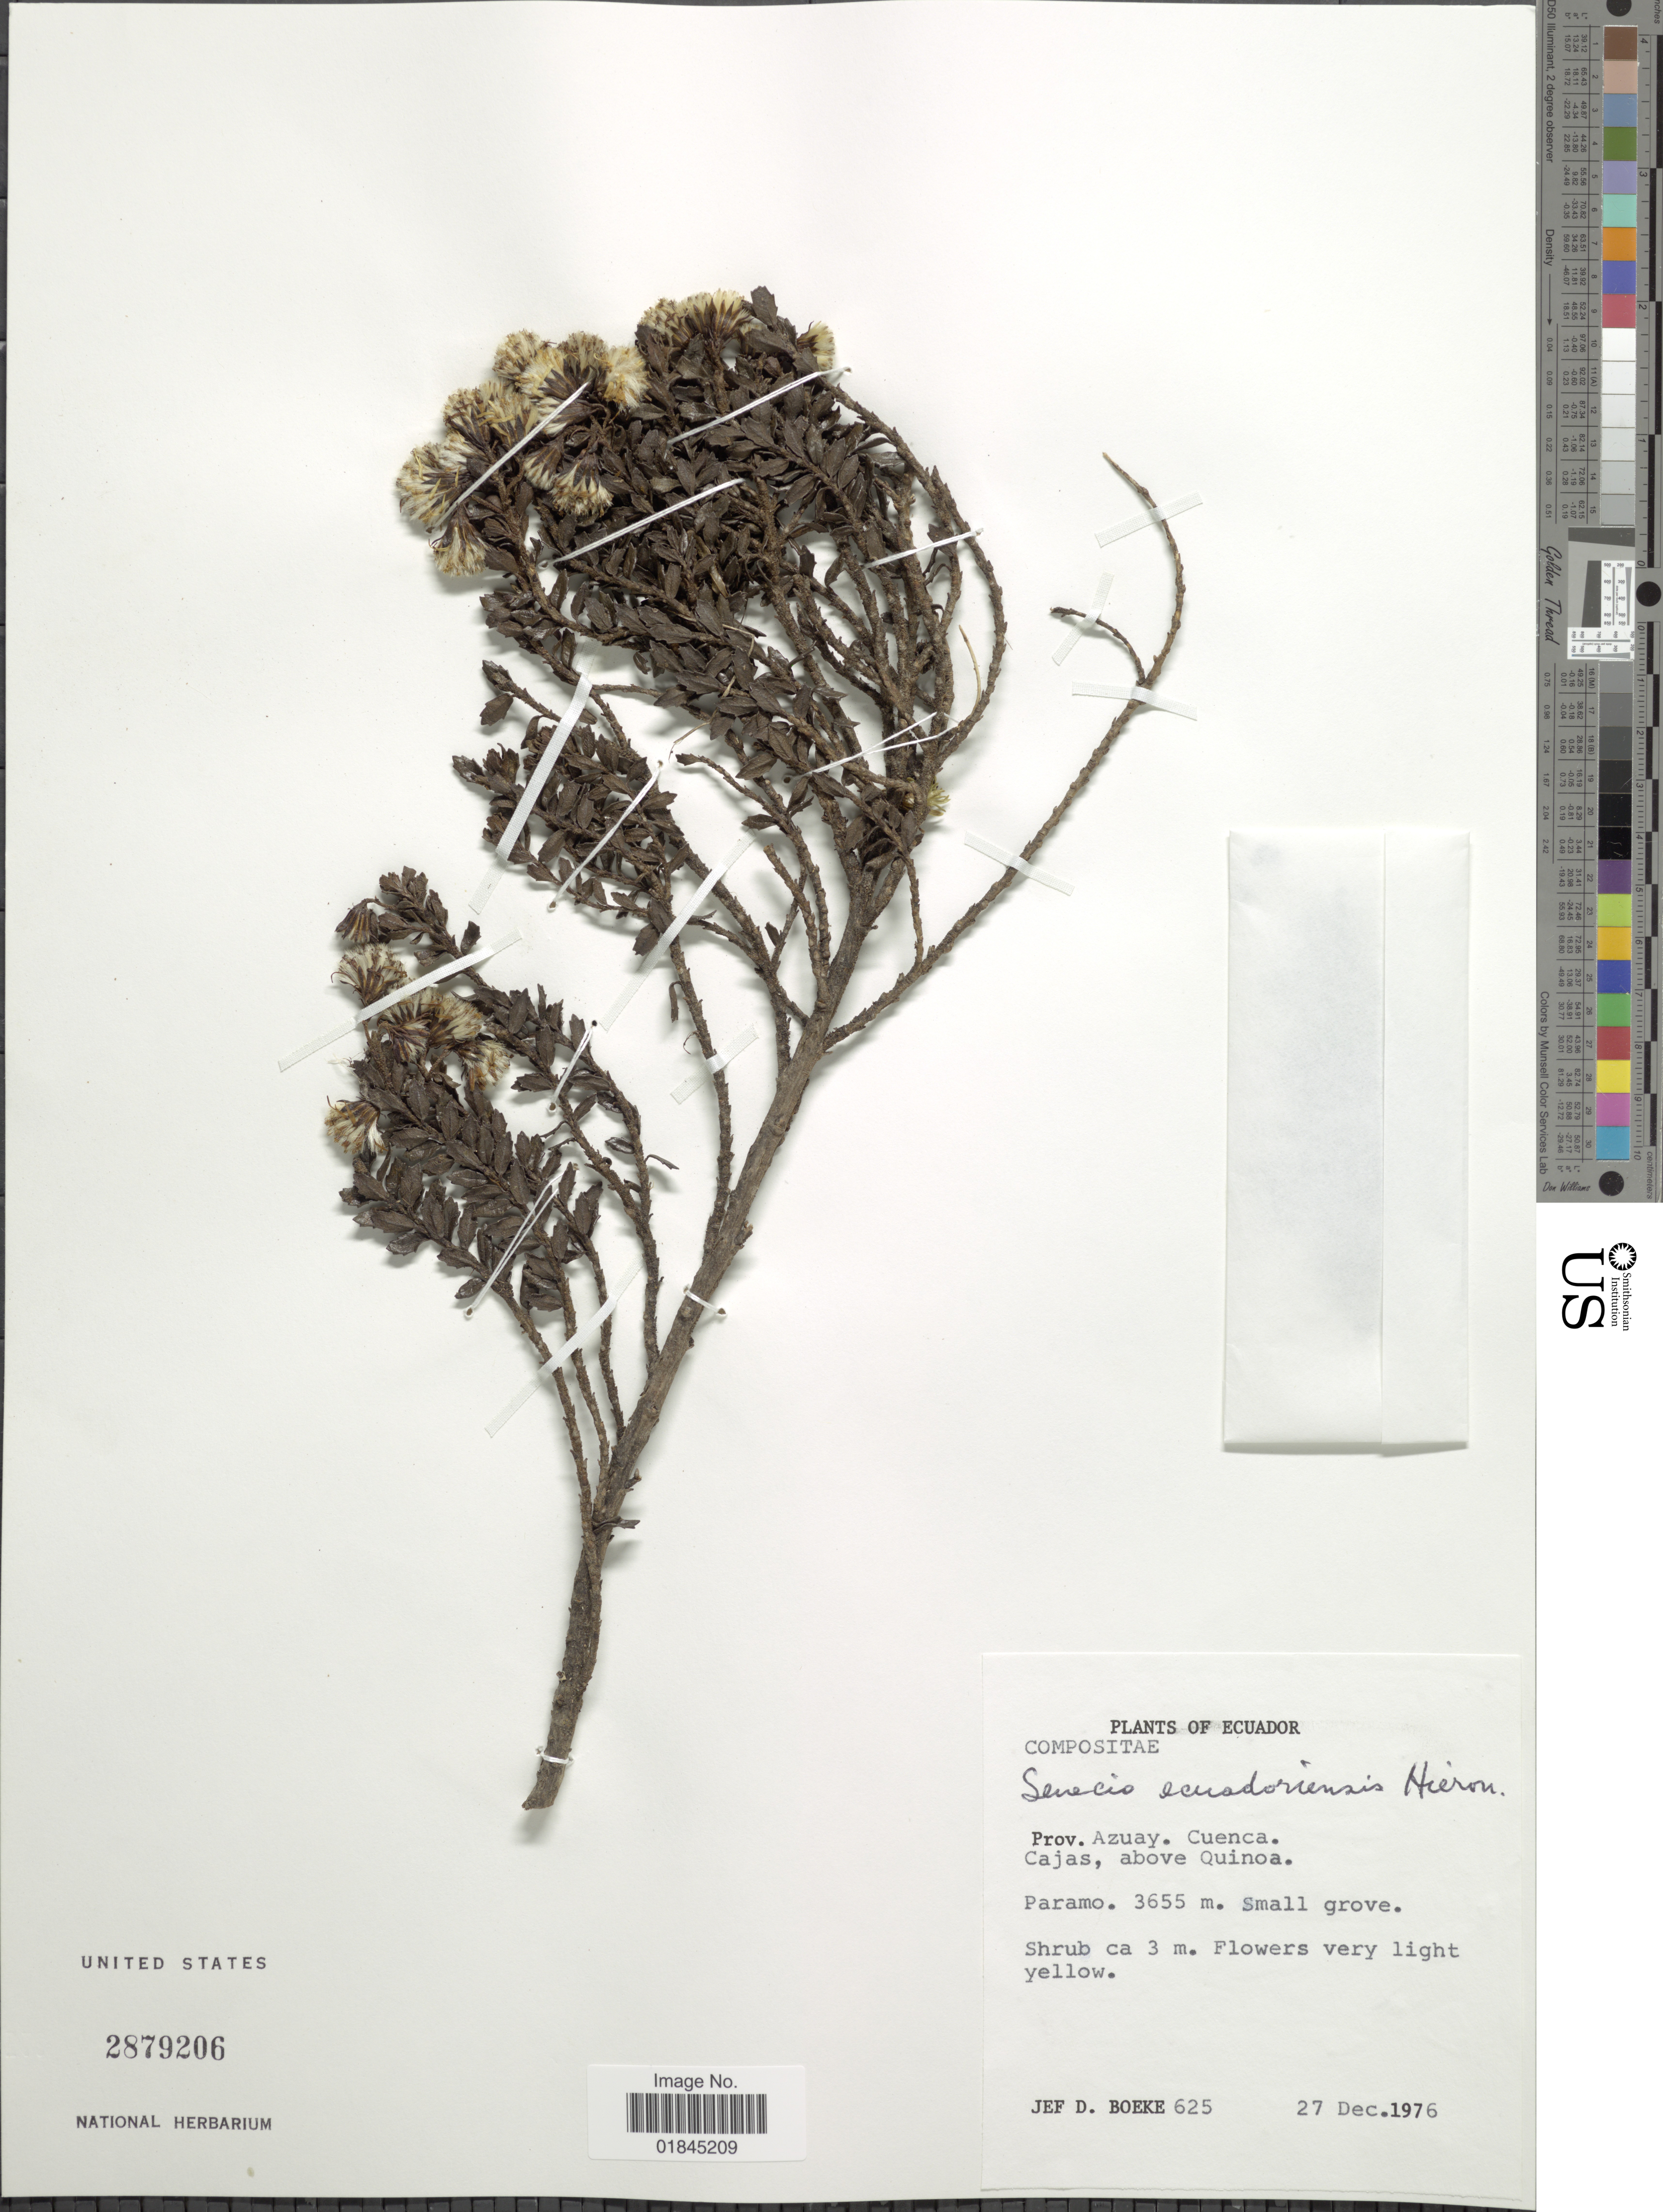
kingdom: Plantae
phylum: Tracheophyta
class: Magnoliopsida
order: Asterales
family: Asteraceae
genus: Pentacalia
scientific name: Pentacalia arbutifolia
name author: (Kunth) Cuatrec.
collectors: J. D. Boeke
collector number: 625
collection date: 1976-12-27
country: Ecuador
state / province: Azuay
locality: Cuenca. Cajas, above Quinoa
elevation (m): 3655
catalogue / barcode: US 2879206